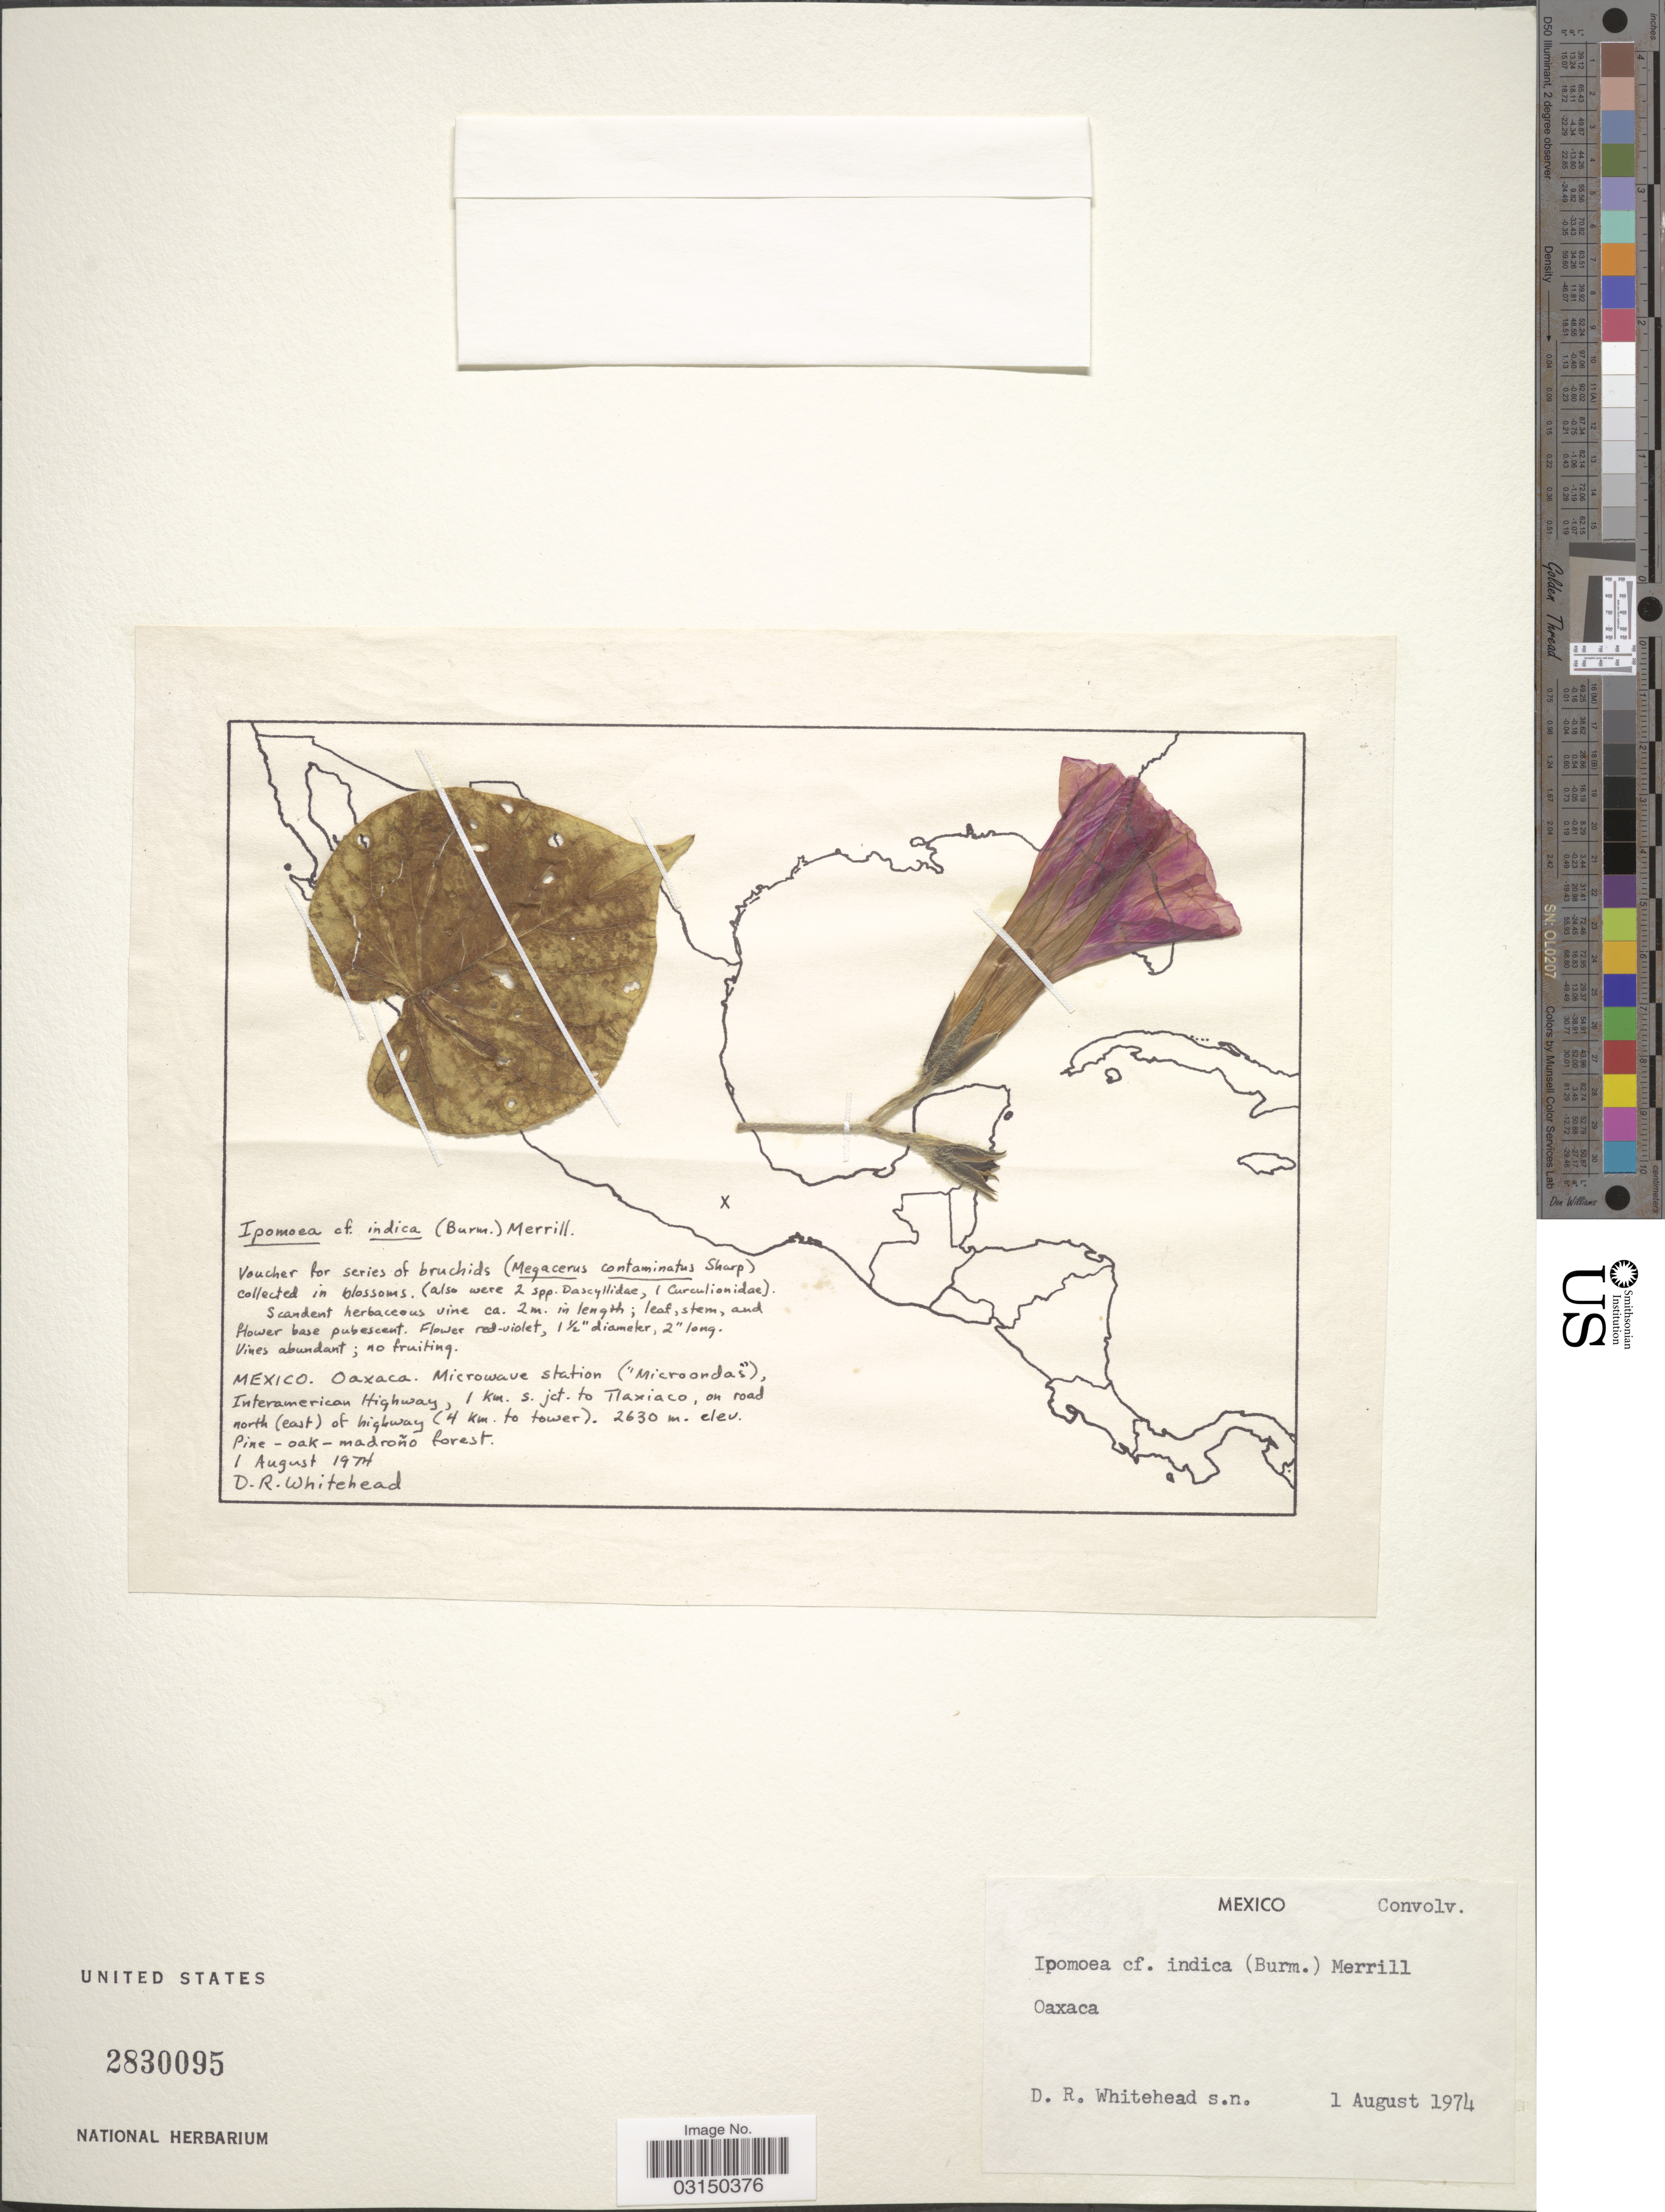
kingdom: Plantae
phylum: Tracheophyta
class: Magnoliopsida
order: Solanales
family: Convolvulaceae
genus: Ipomoea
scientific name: Ipomoea indica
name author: (Burm.) Merr.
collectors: D. Whitehead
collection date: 1974-08-01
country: Mexico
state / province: Oaxaca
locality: Microwave station ("Microandas"). Interamerican Highway, 1 Km. S. jct. to Tlaxiaco, on road north (east) of highway (4 Km. to tower).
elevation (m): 2630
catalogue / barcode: US 2830095